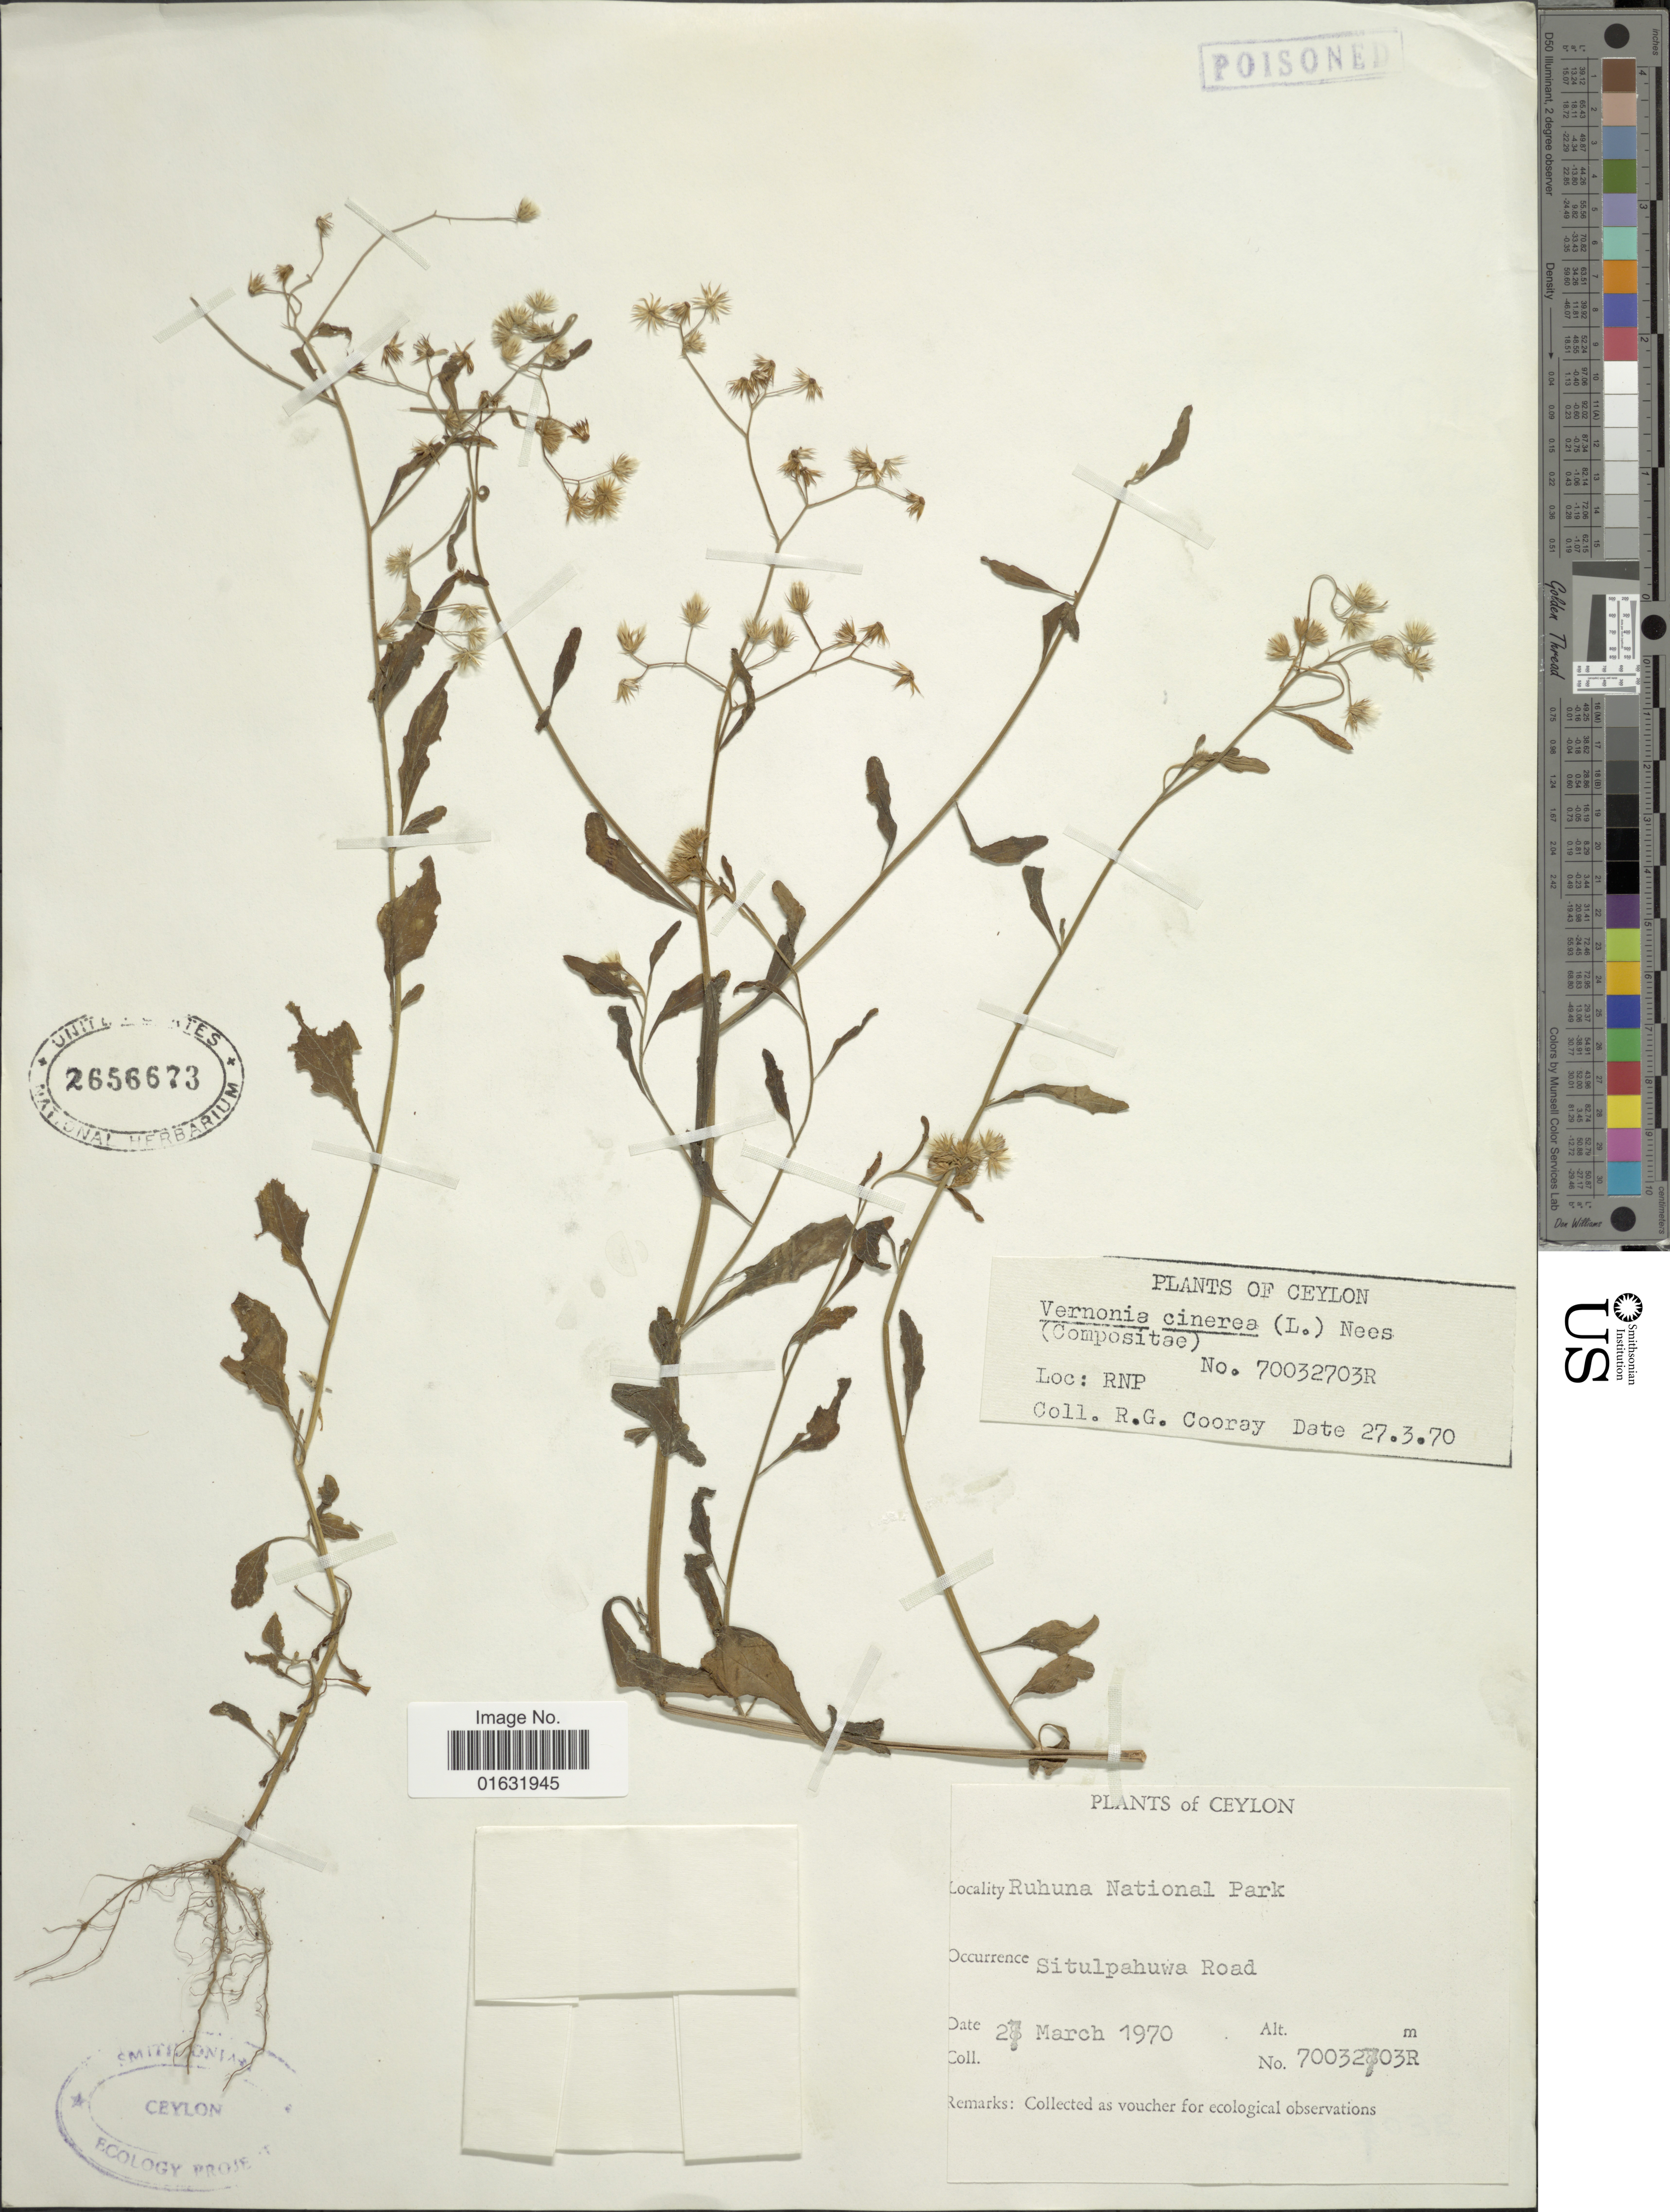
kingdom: Plantae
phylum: Tracheophyta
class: Magnoliopsida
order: Asterales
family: Asteraceae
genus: Cyanthillium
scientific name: Cyanthillium cinereum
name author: (L.) H. Rob.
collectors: R. Cooray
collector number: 70032703R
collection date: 1970-03-27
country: Sri Lanka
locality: Ceylon, Ruhuna National Park, Situlpahuwa Road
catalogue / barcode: US 2656673